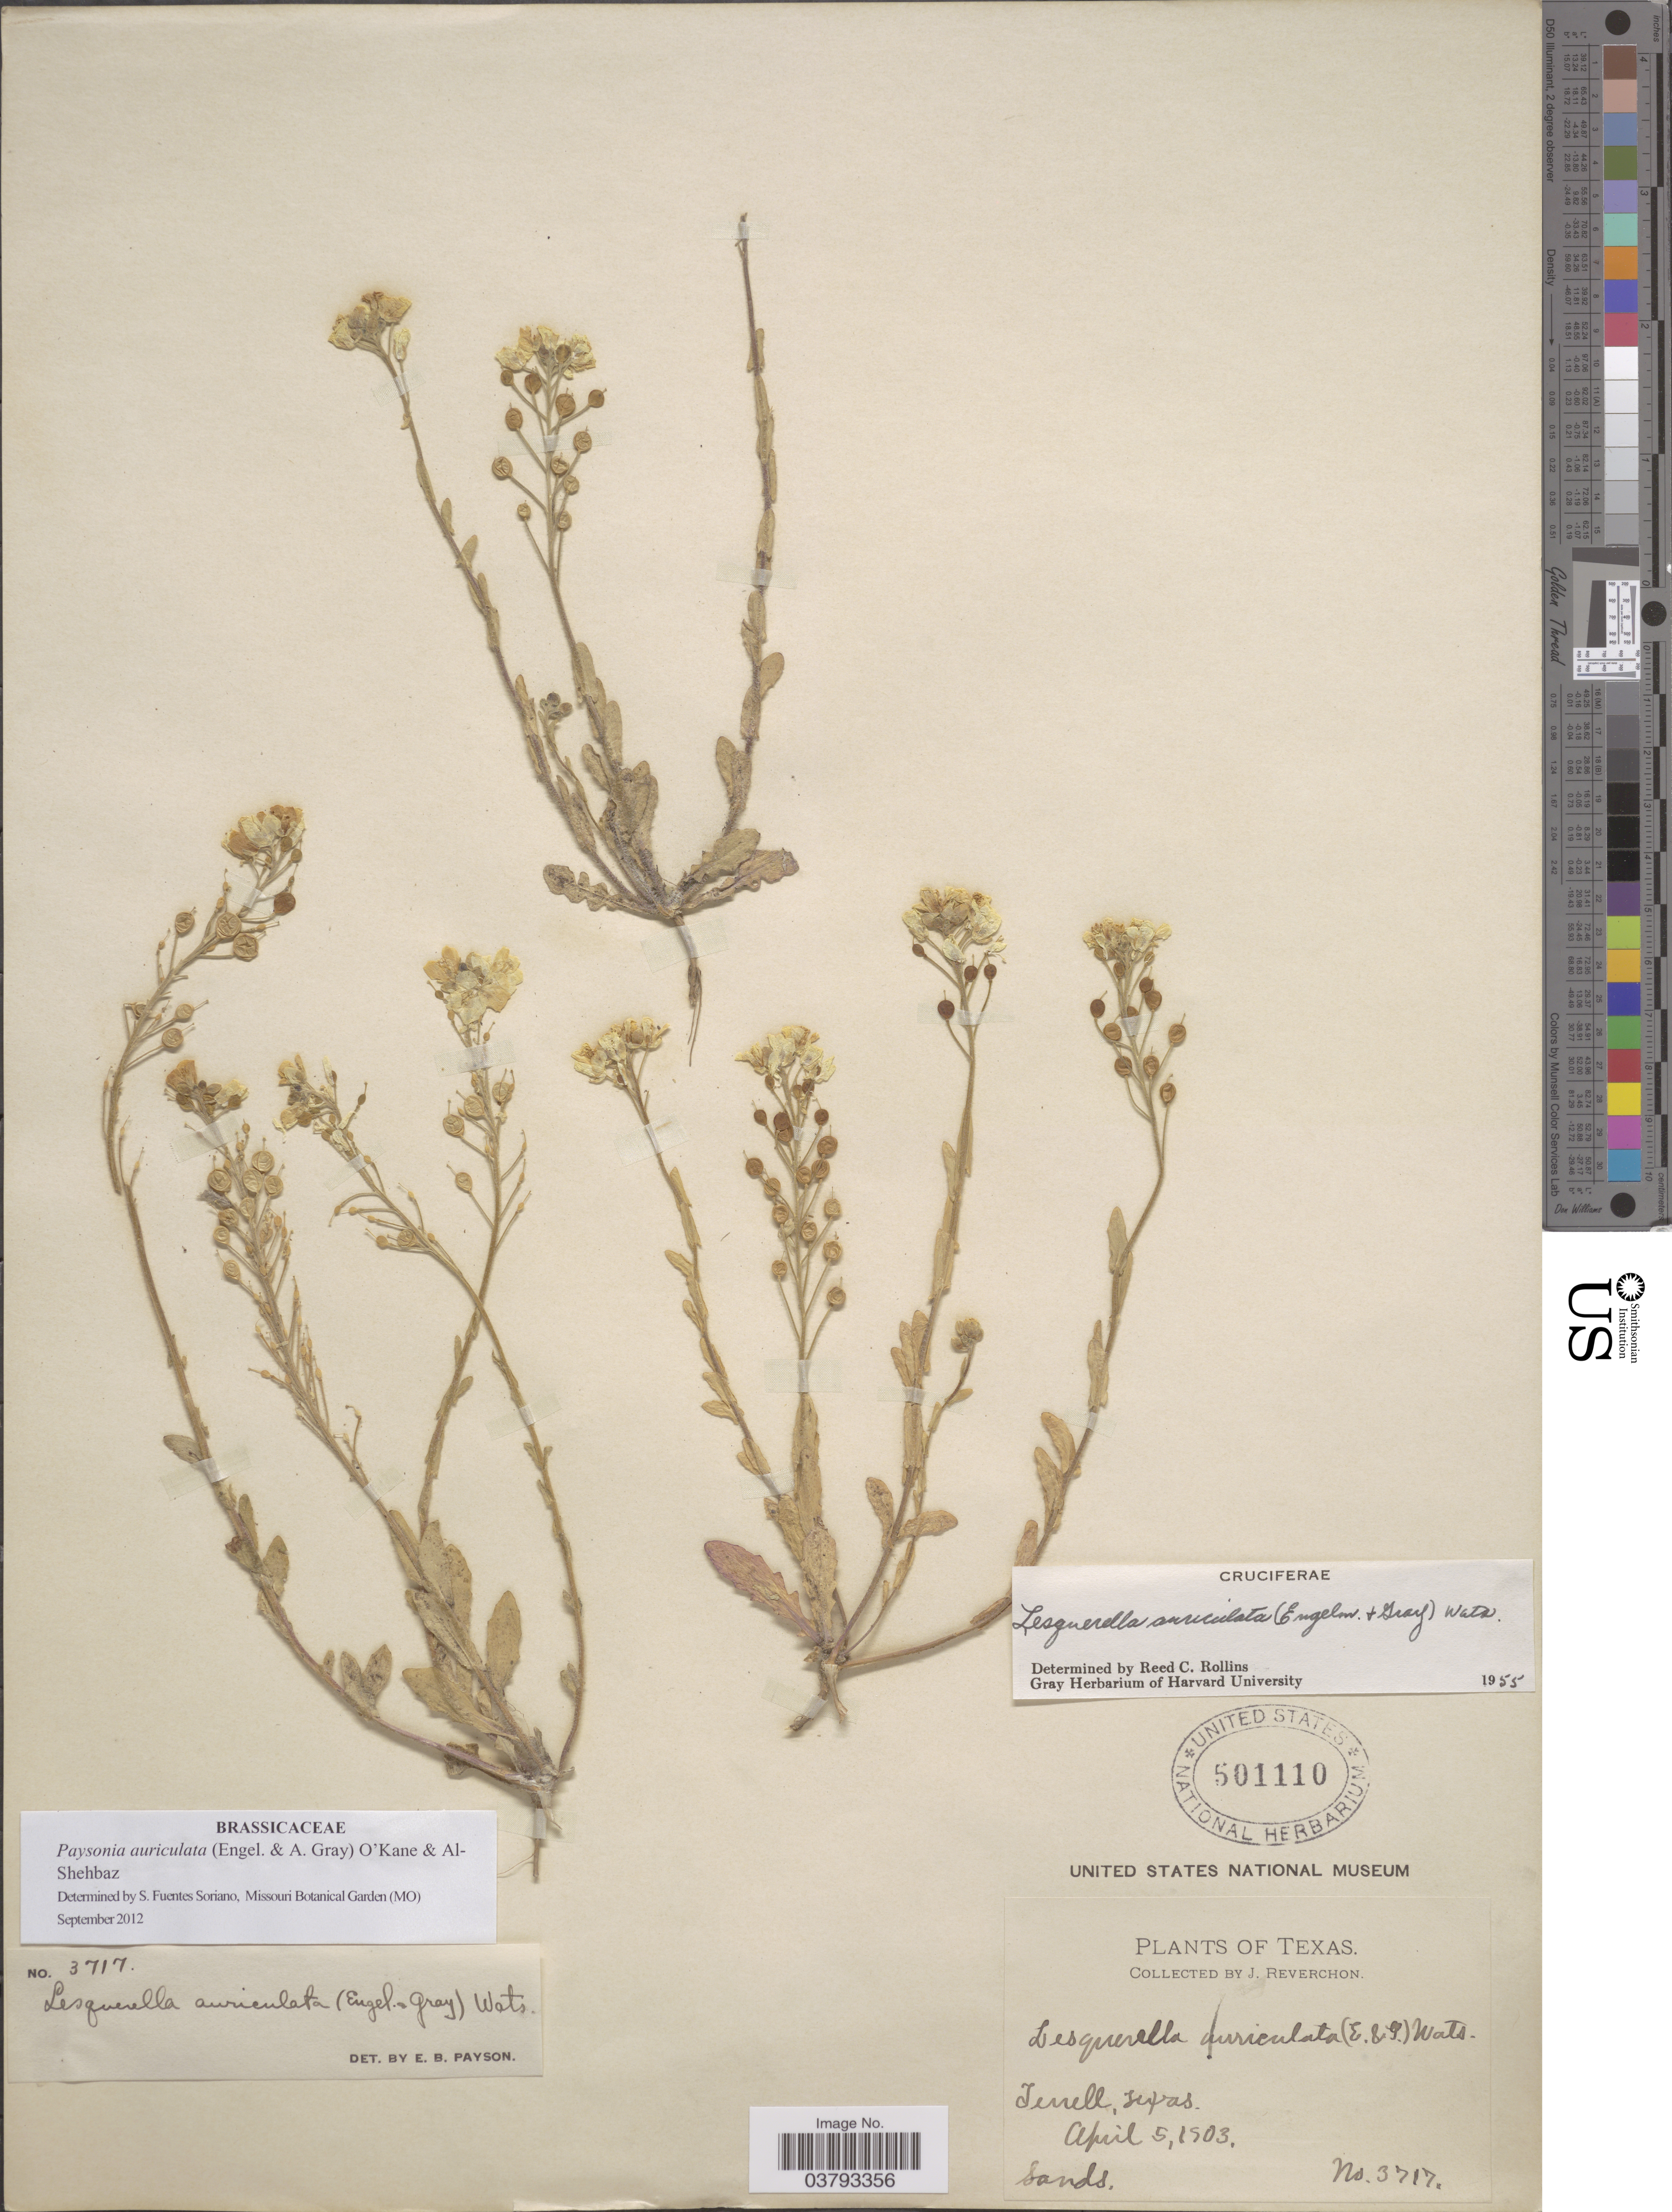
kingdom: Plantae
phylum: Tracheophyta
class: Magnoliopsida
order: Brassicales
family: Brassicaceae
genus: Lesquerella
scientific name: Lesquerella auriculata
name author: (Engelm. & A. Gray) S. Watson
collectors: J. Reverchon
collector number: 3717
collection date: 1903-04-05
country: United States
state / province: Texas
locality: Terrell.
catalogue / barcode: US 501110